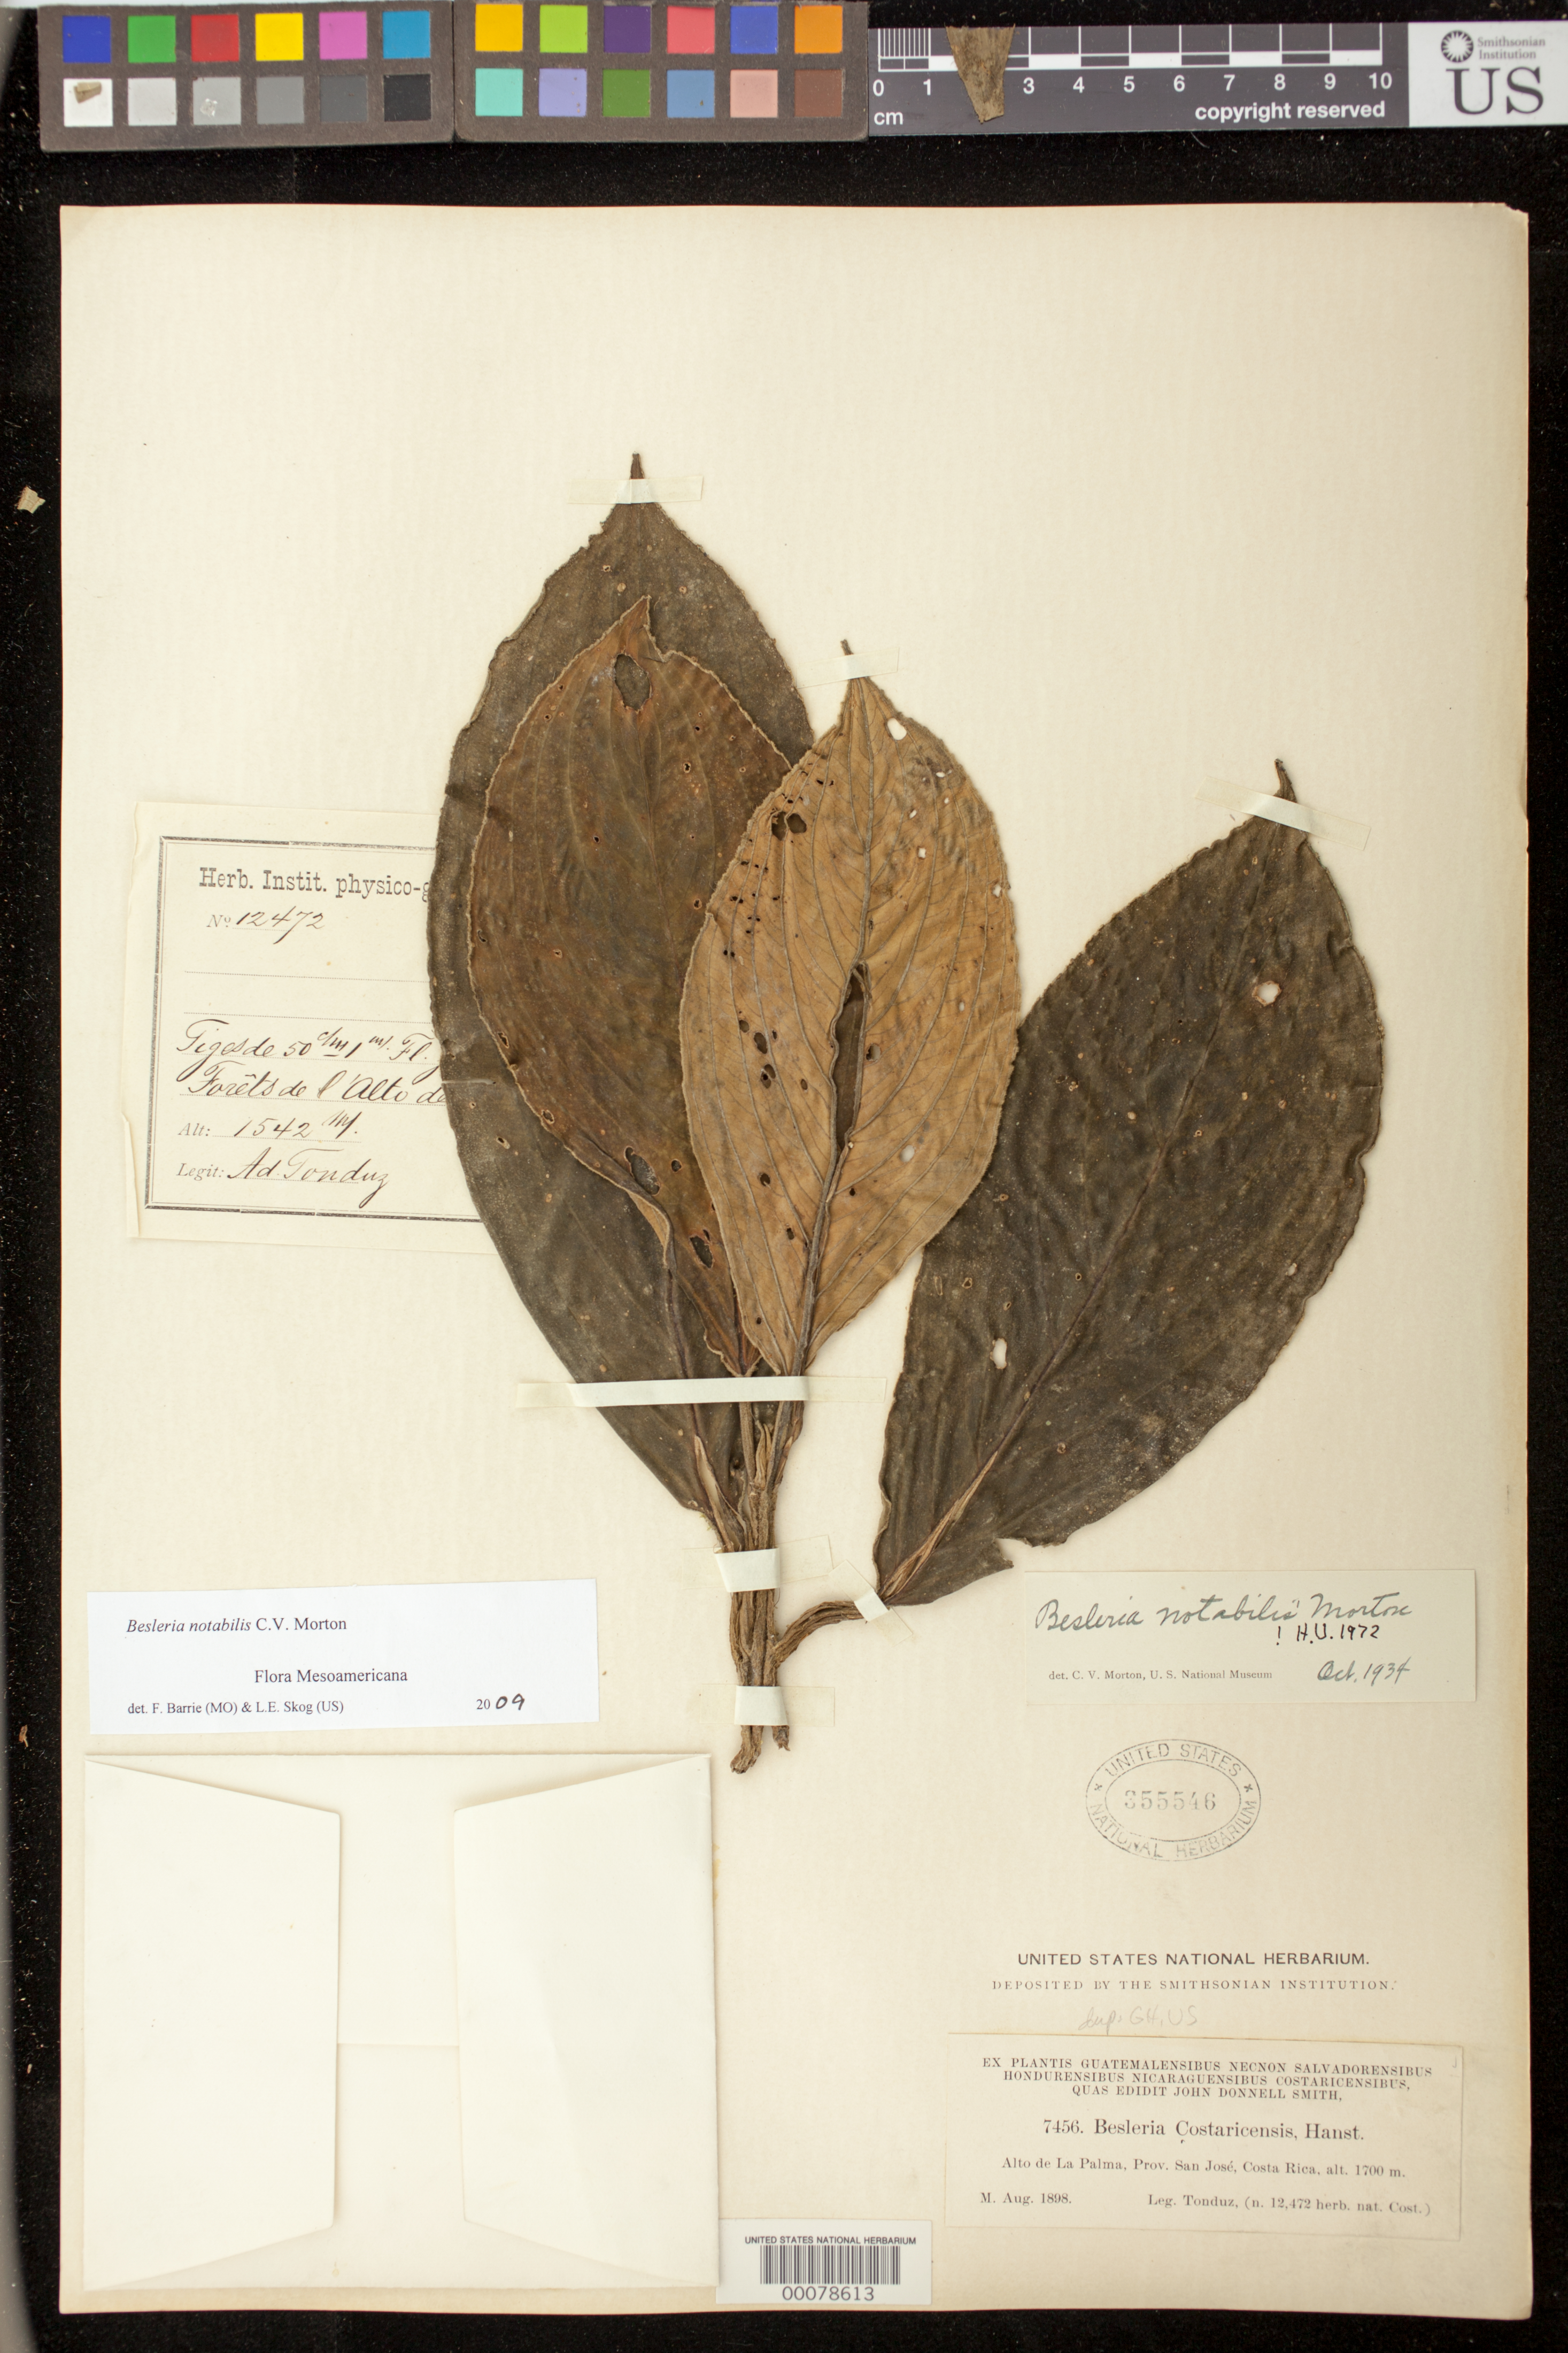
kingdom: Plantae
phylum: Tracheophyta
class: Magnoliopsida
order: Lamiales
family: Gesneriaceae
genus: Besleria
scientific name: Besleria notabilis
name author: C.V. Morton in Standl.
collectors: A. Tonduz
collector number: HNC 12472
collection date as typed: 23 Aug 1898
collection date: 1898-08-23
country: Costa Rica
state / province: San José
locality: Forêts de l'Alto de La Palma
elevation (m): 1542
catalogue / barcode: US 355546